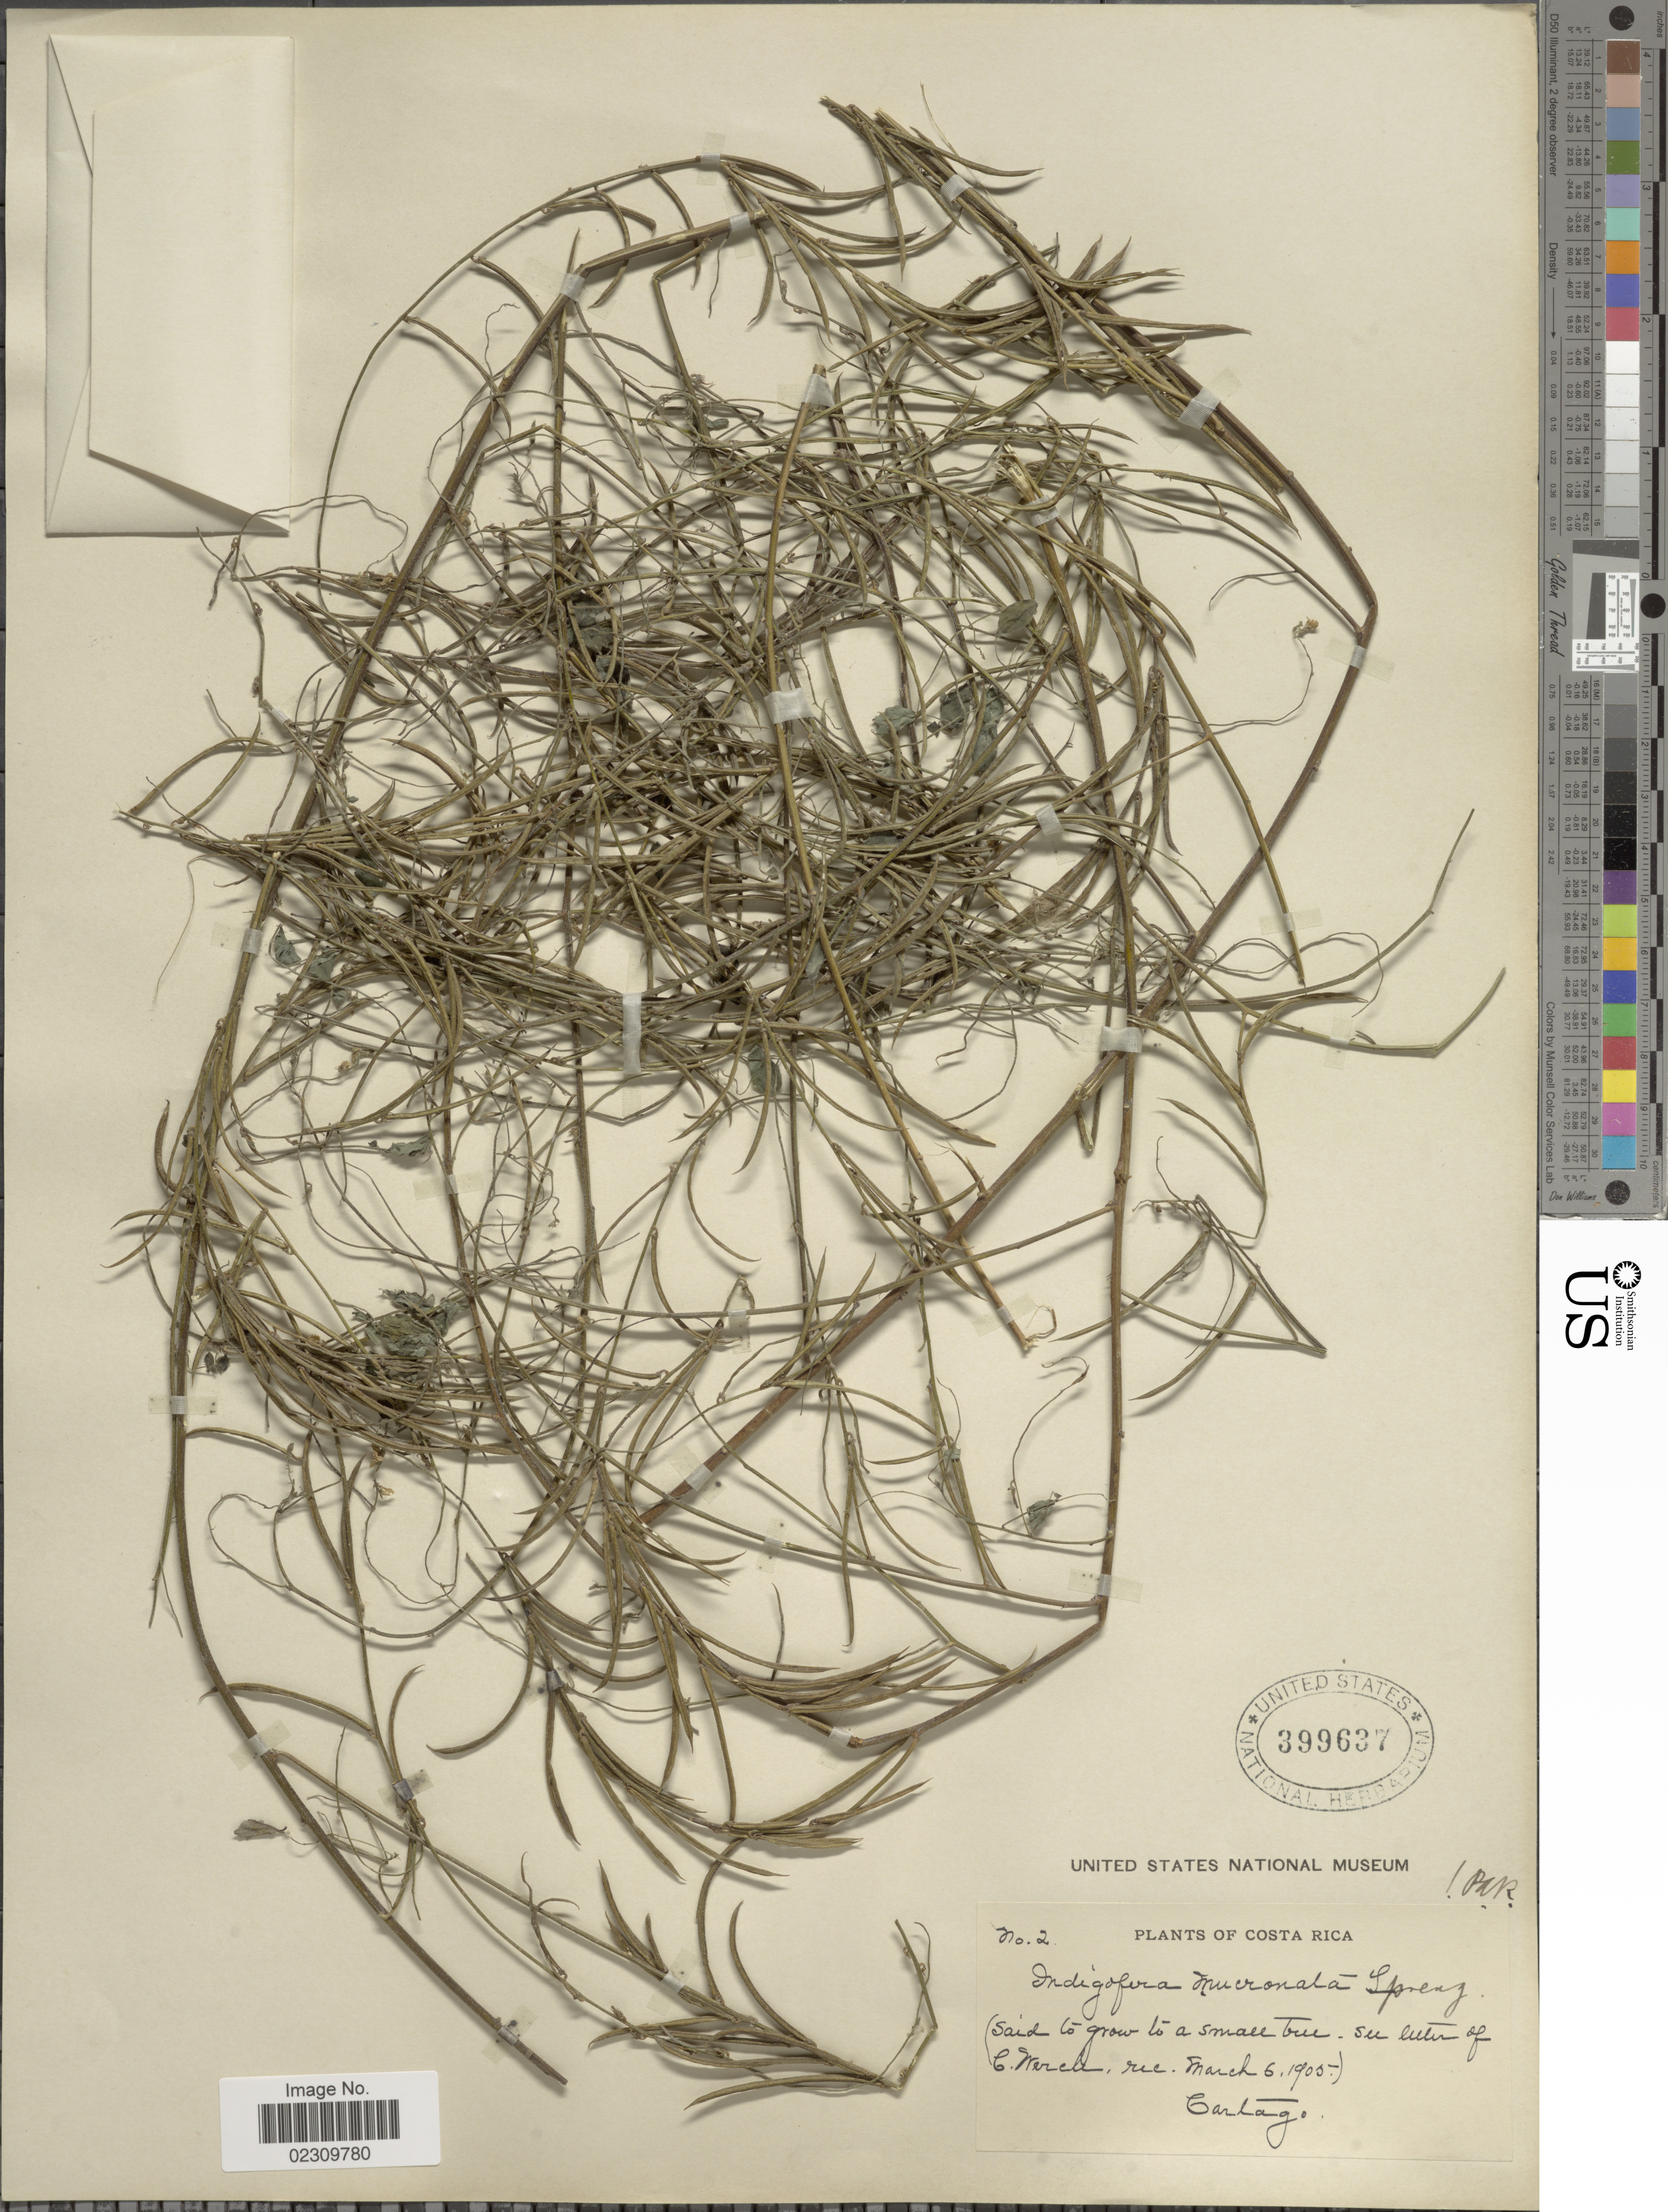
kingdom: Plantae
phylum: Tracheophyta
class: Magnoliopsida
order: Fabales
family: Fabaceae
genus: Indigofera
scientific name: Indigofera mucronata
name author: Lam.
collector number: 2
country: Costa Rica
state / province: Cartago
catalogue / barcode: US 399637